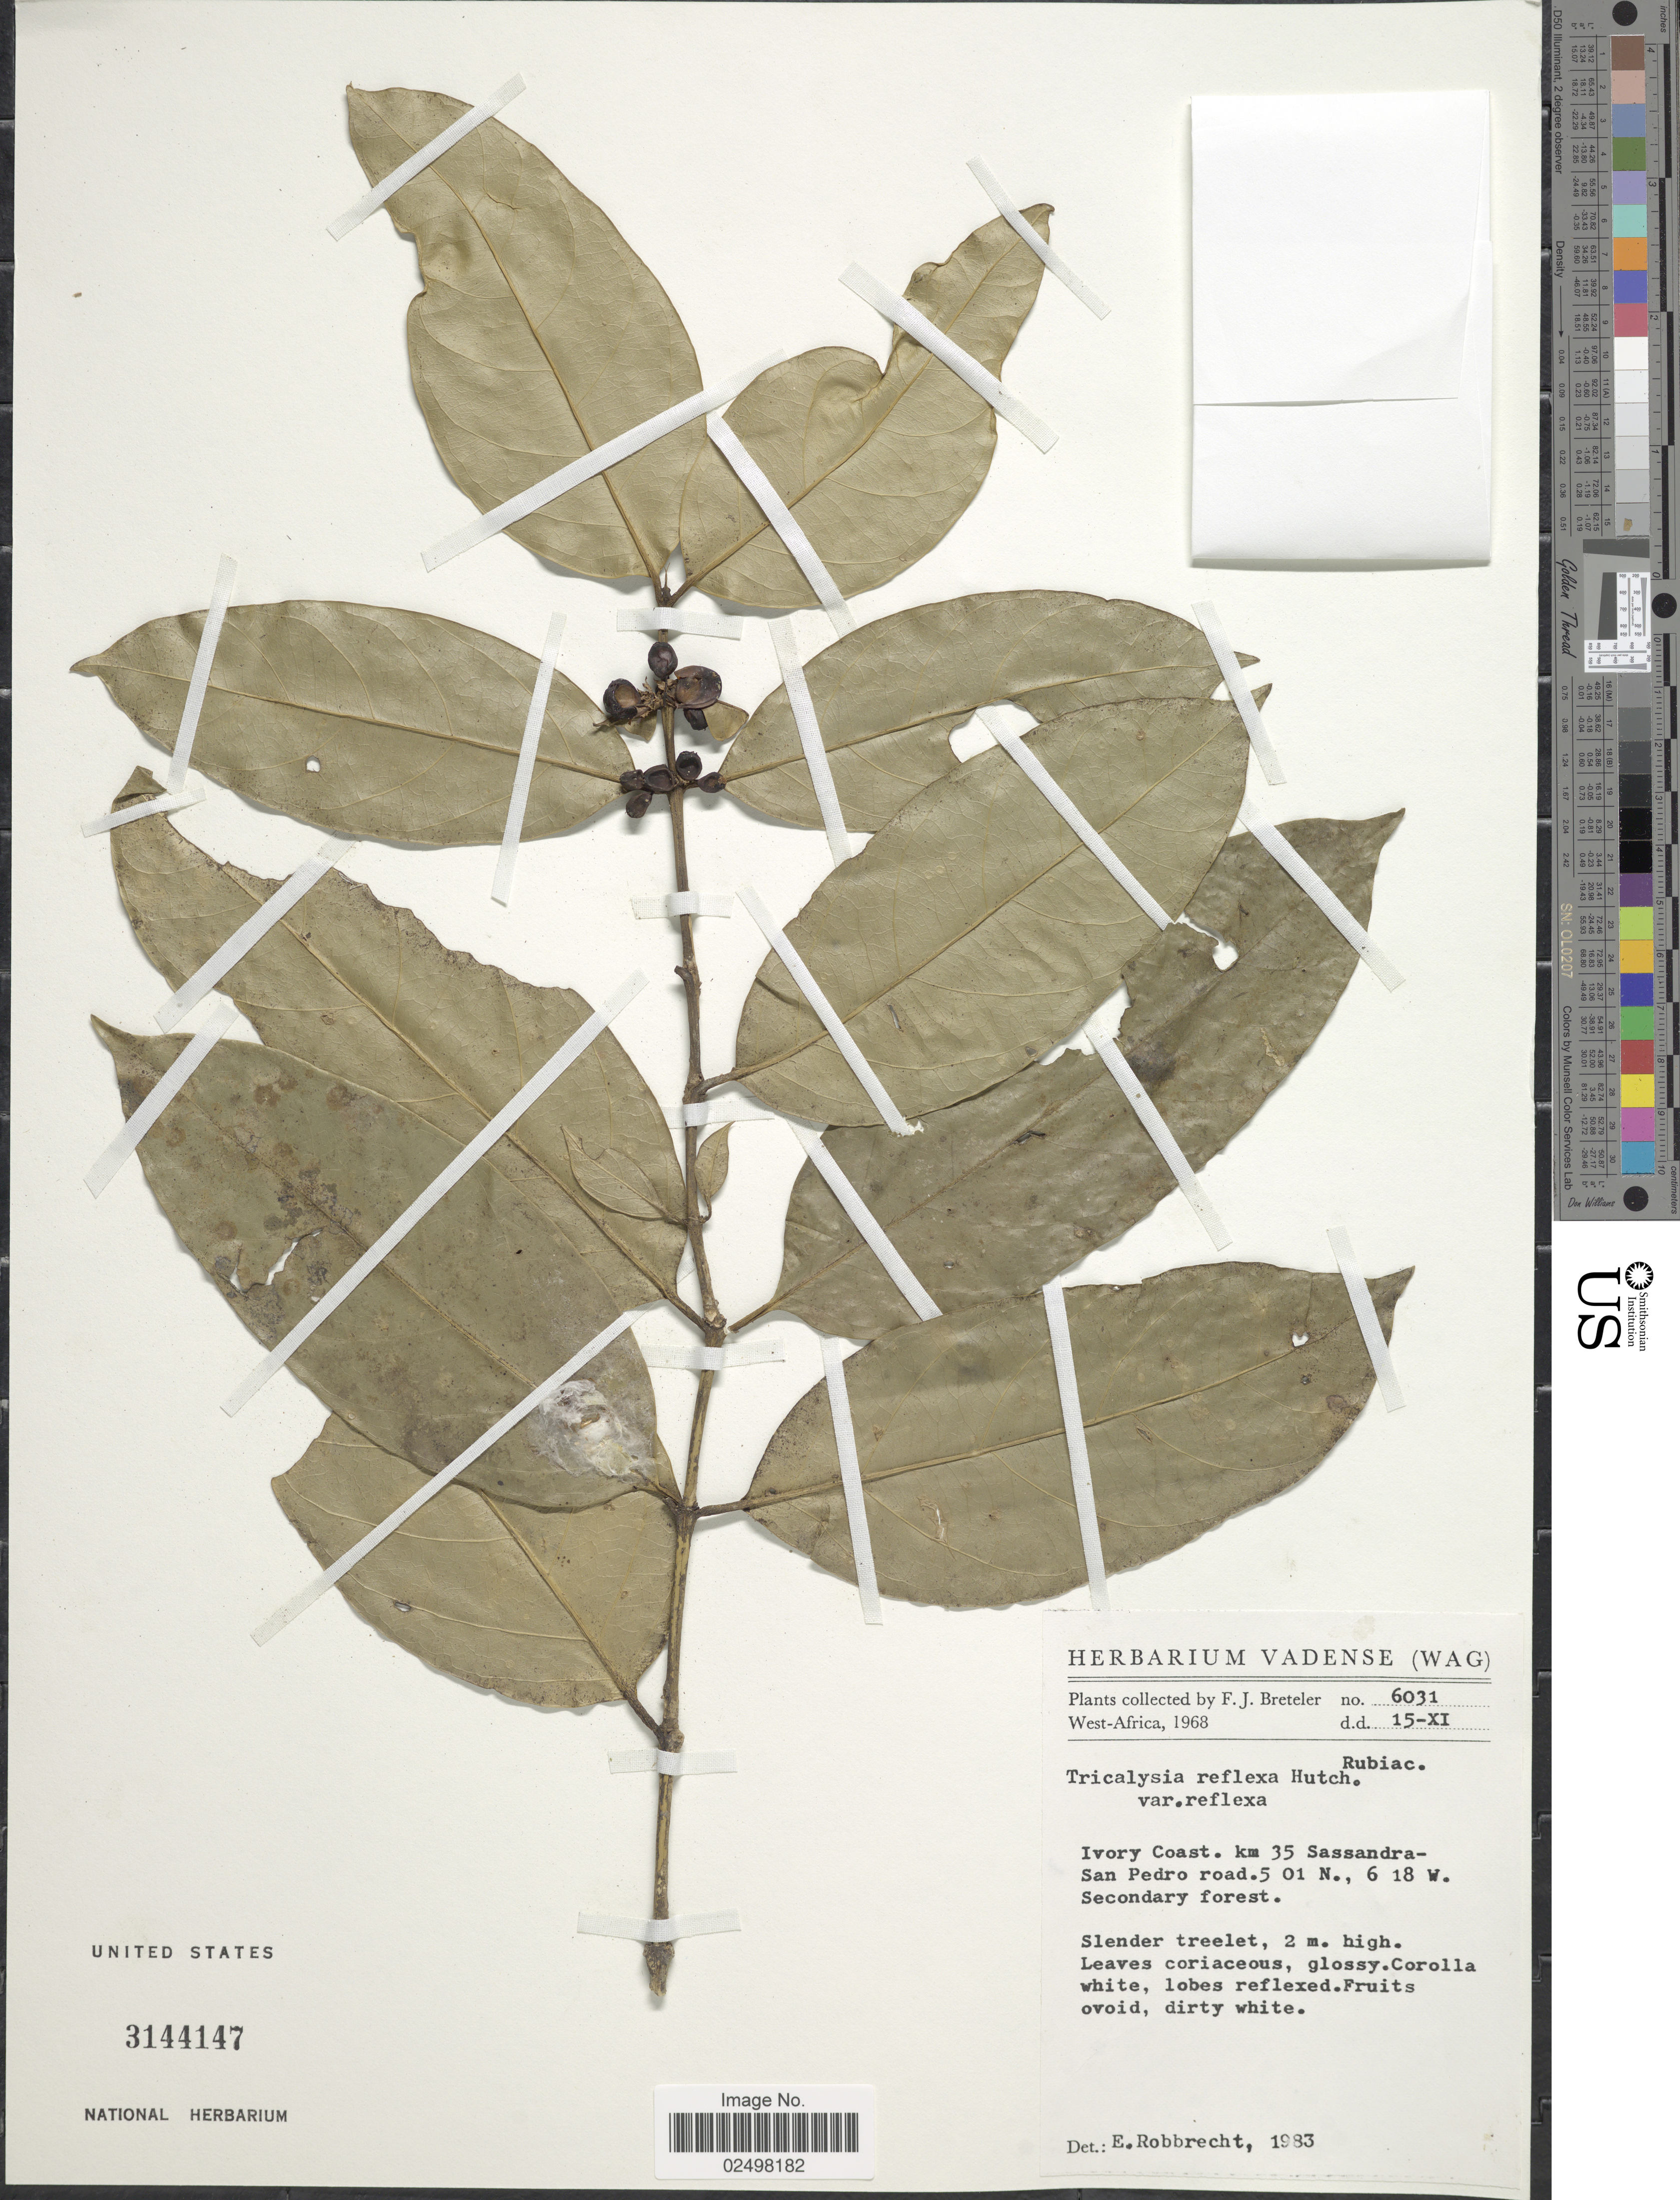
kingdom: Plantae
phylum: Tracheophyta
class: Magnoliopsida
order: Gentianales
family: Rubiaceae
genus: Tricalysia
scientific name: Tricalysia reflexa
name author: Hutch.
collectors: F. J. Breteler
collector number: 6031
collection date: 1968-11-15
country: Ivory Coast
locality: West-Africa [unsure placement] Km 35 Sassandra- San Pedro road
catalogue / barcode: US 3144147